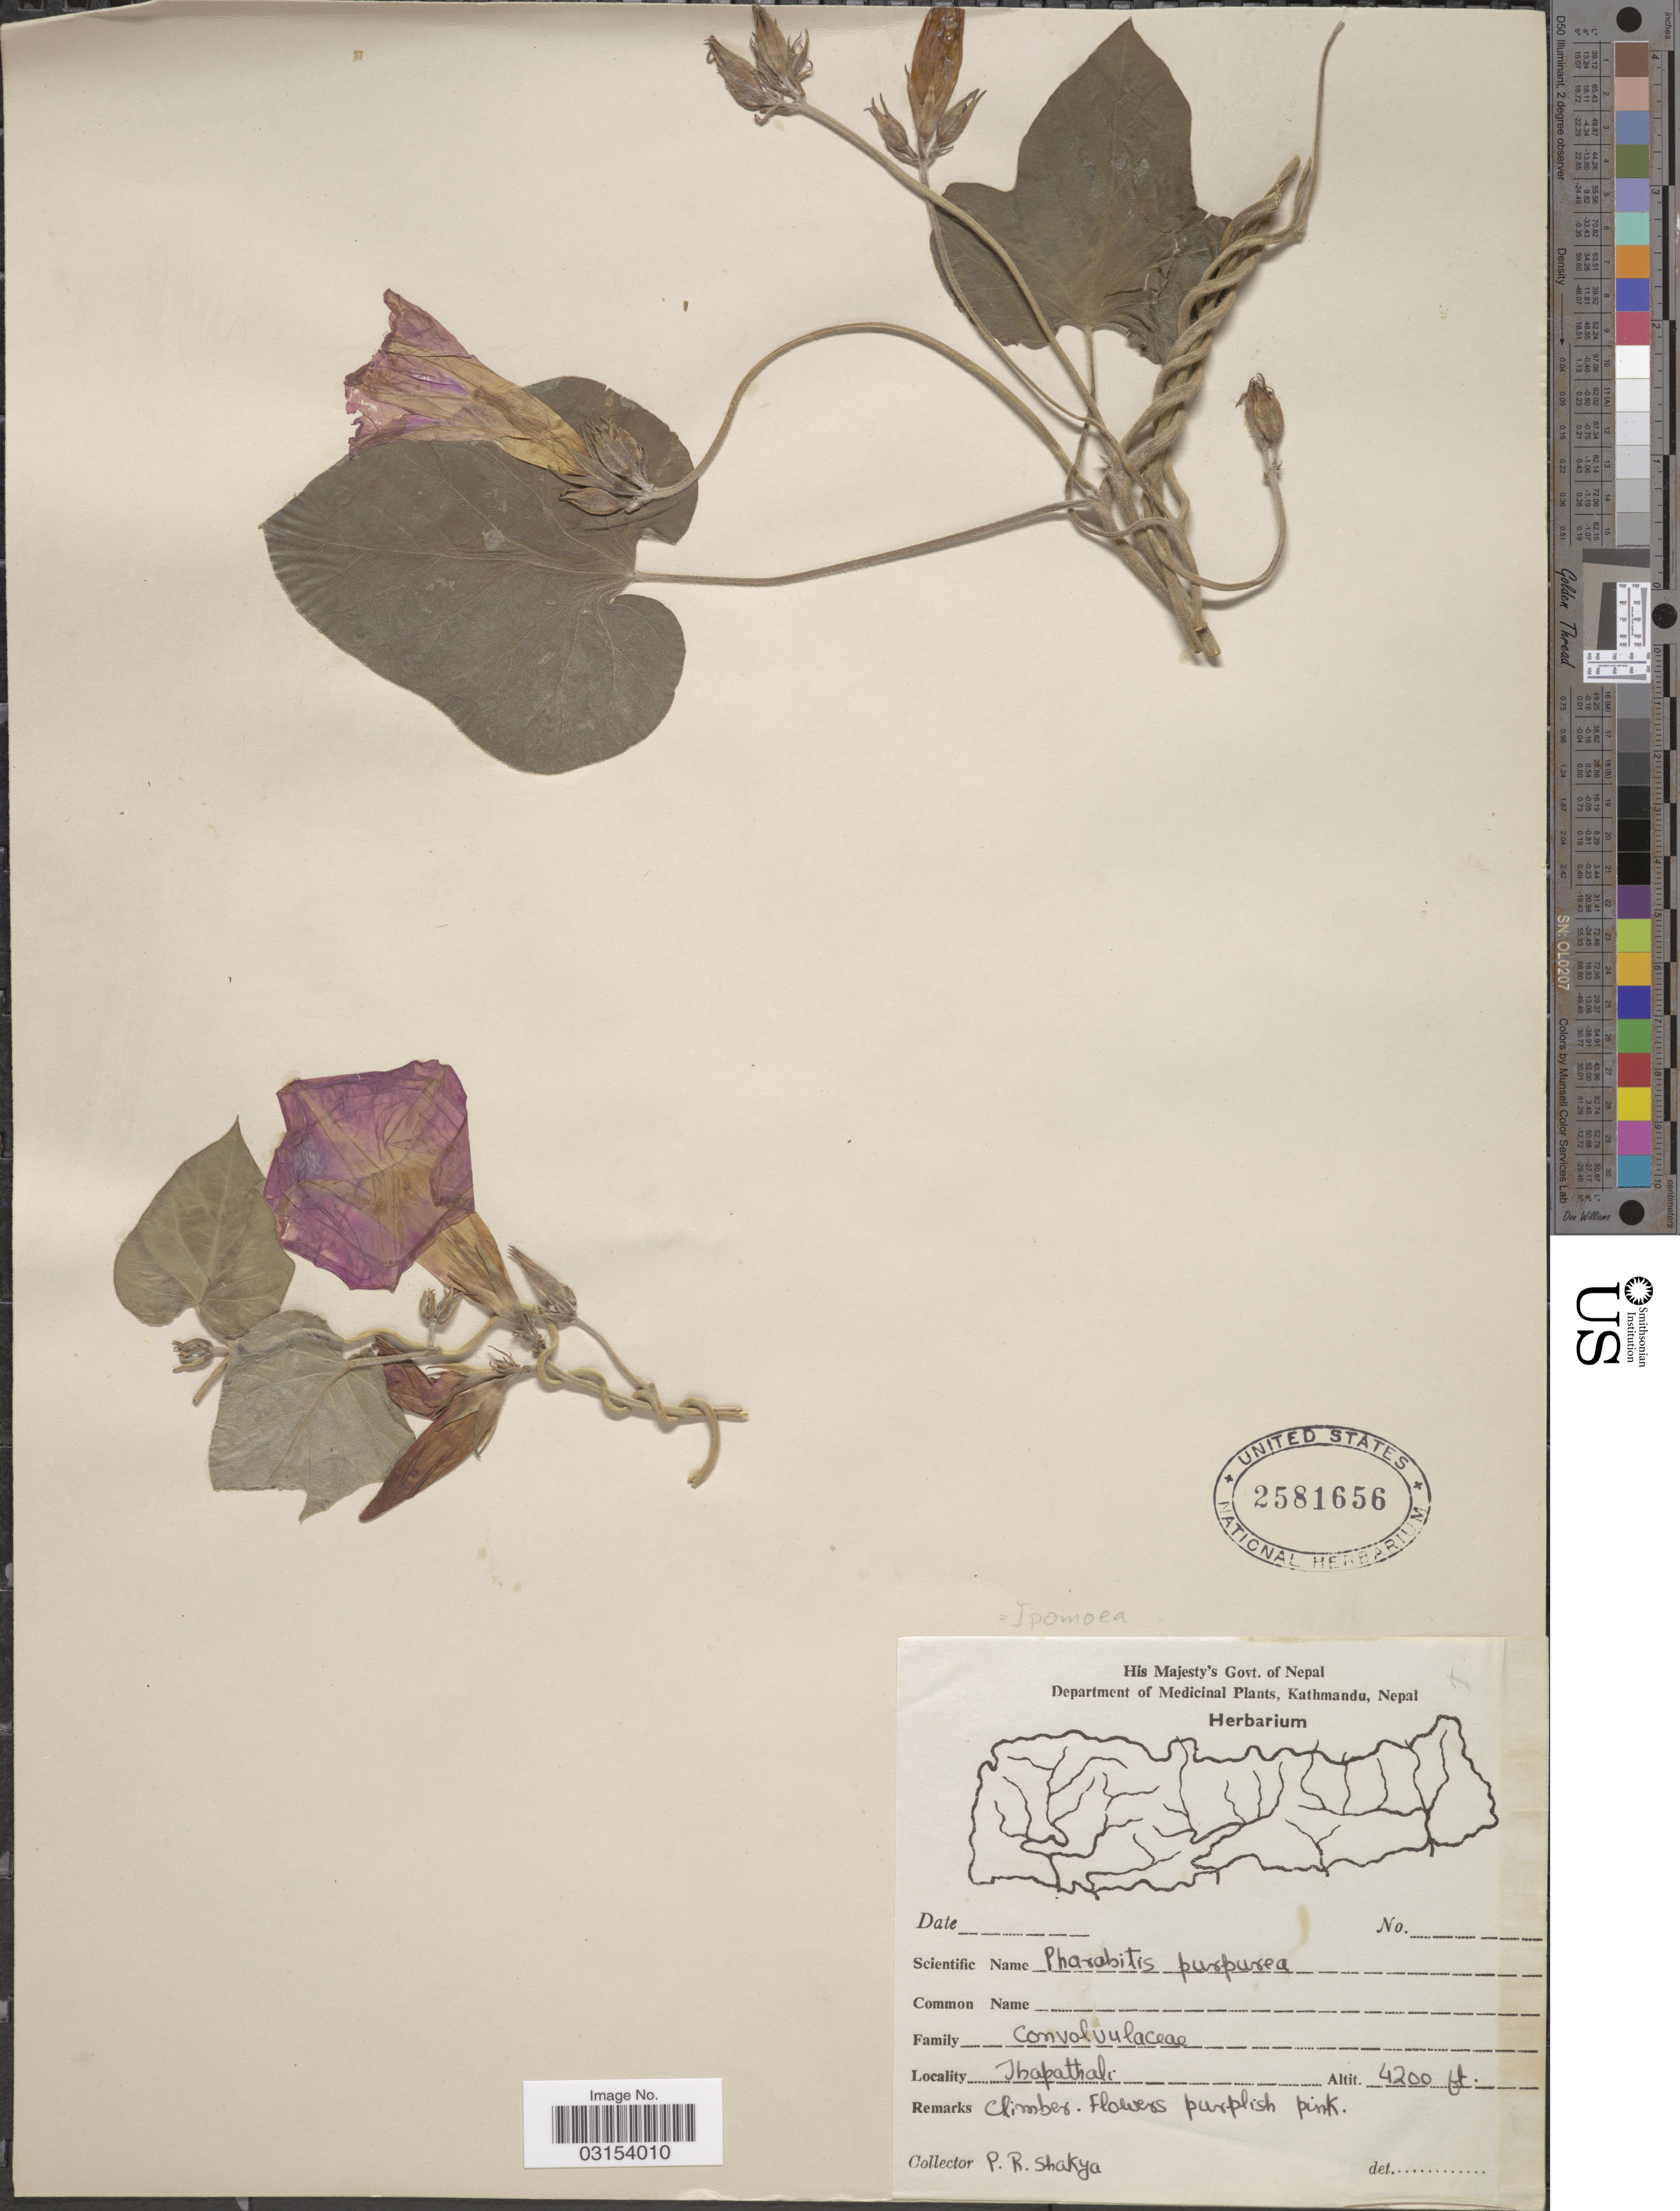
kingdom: Plantae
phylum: Tracheophyta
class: Magnoliopsida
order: Solanales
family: Convolvulaceae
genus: Ipomoea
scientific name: Ipomoea purpurea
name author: (L.) Roth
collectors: P. Shakya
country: Nepal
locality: Thapathali.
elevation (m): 1280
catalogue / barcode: US 2581656